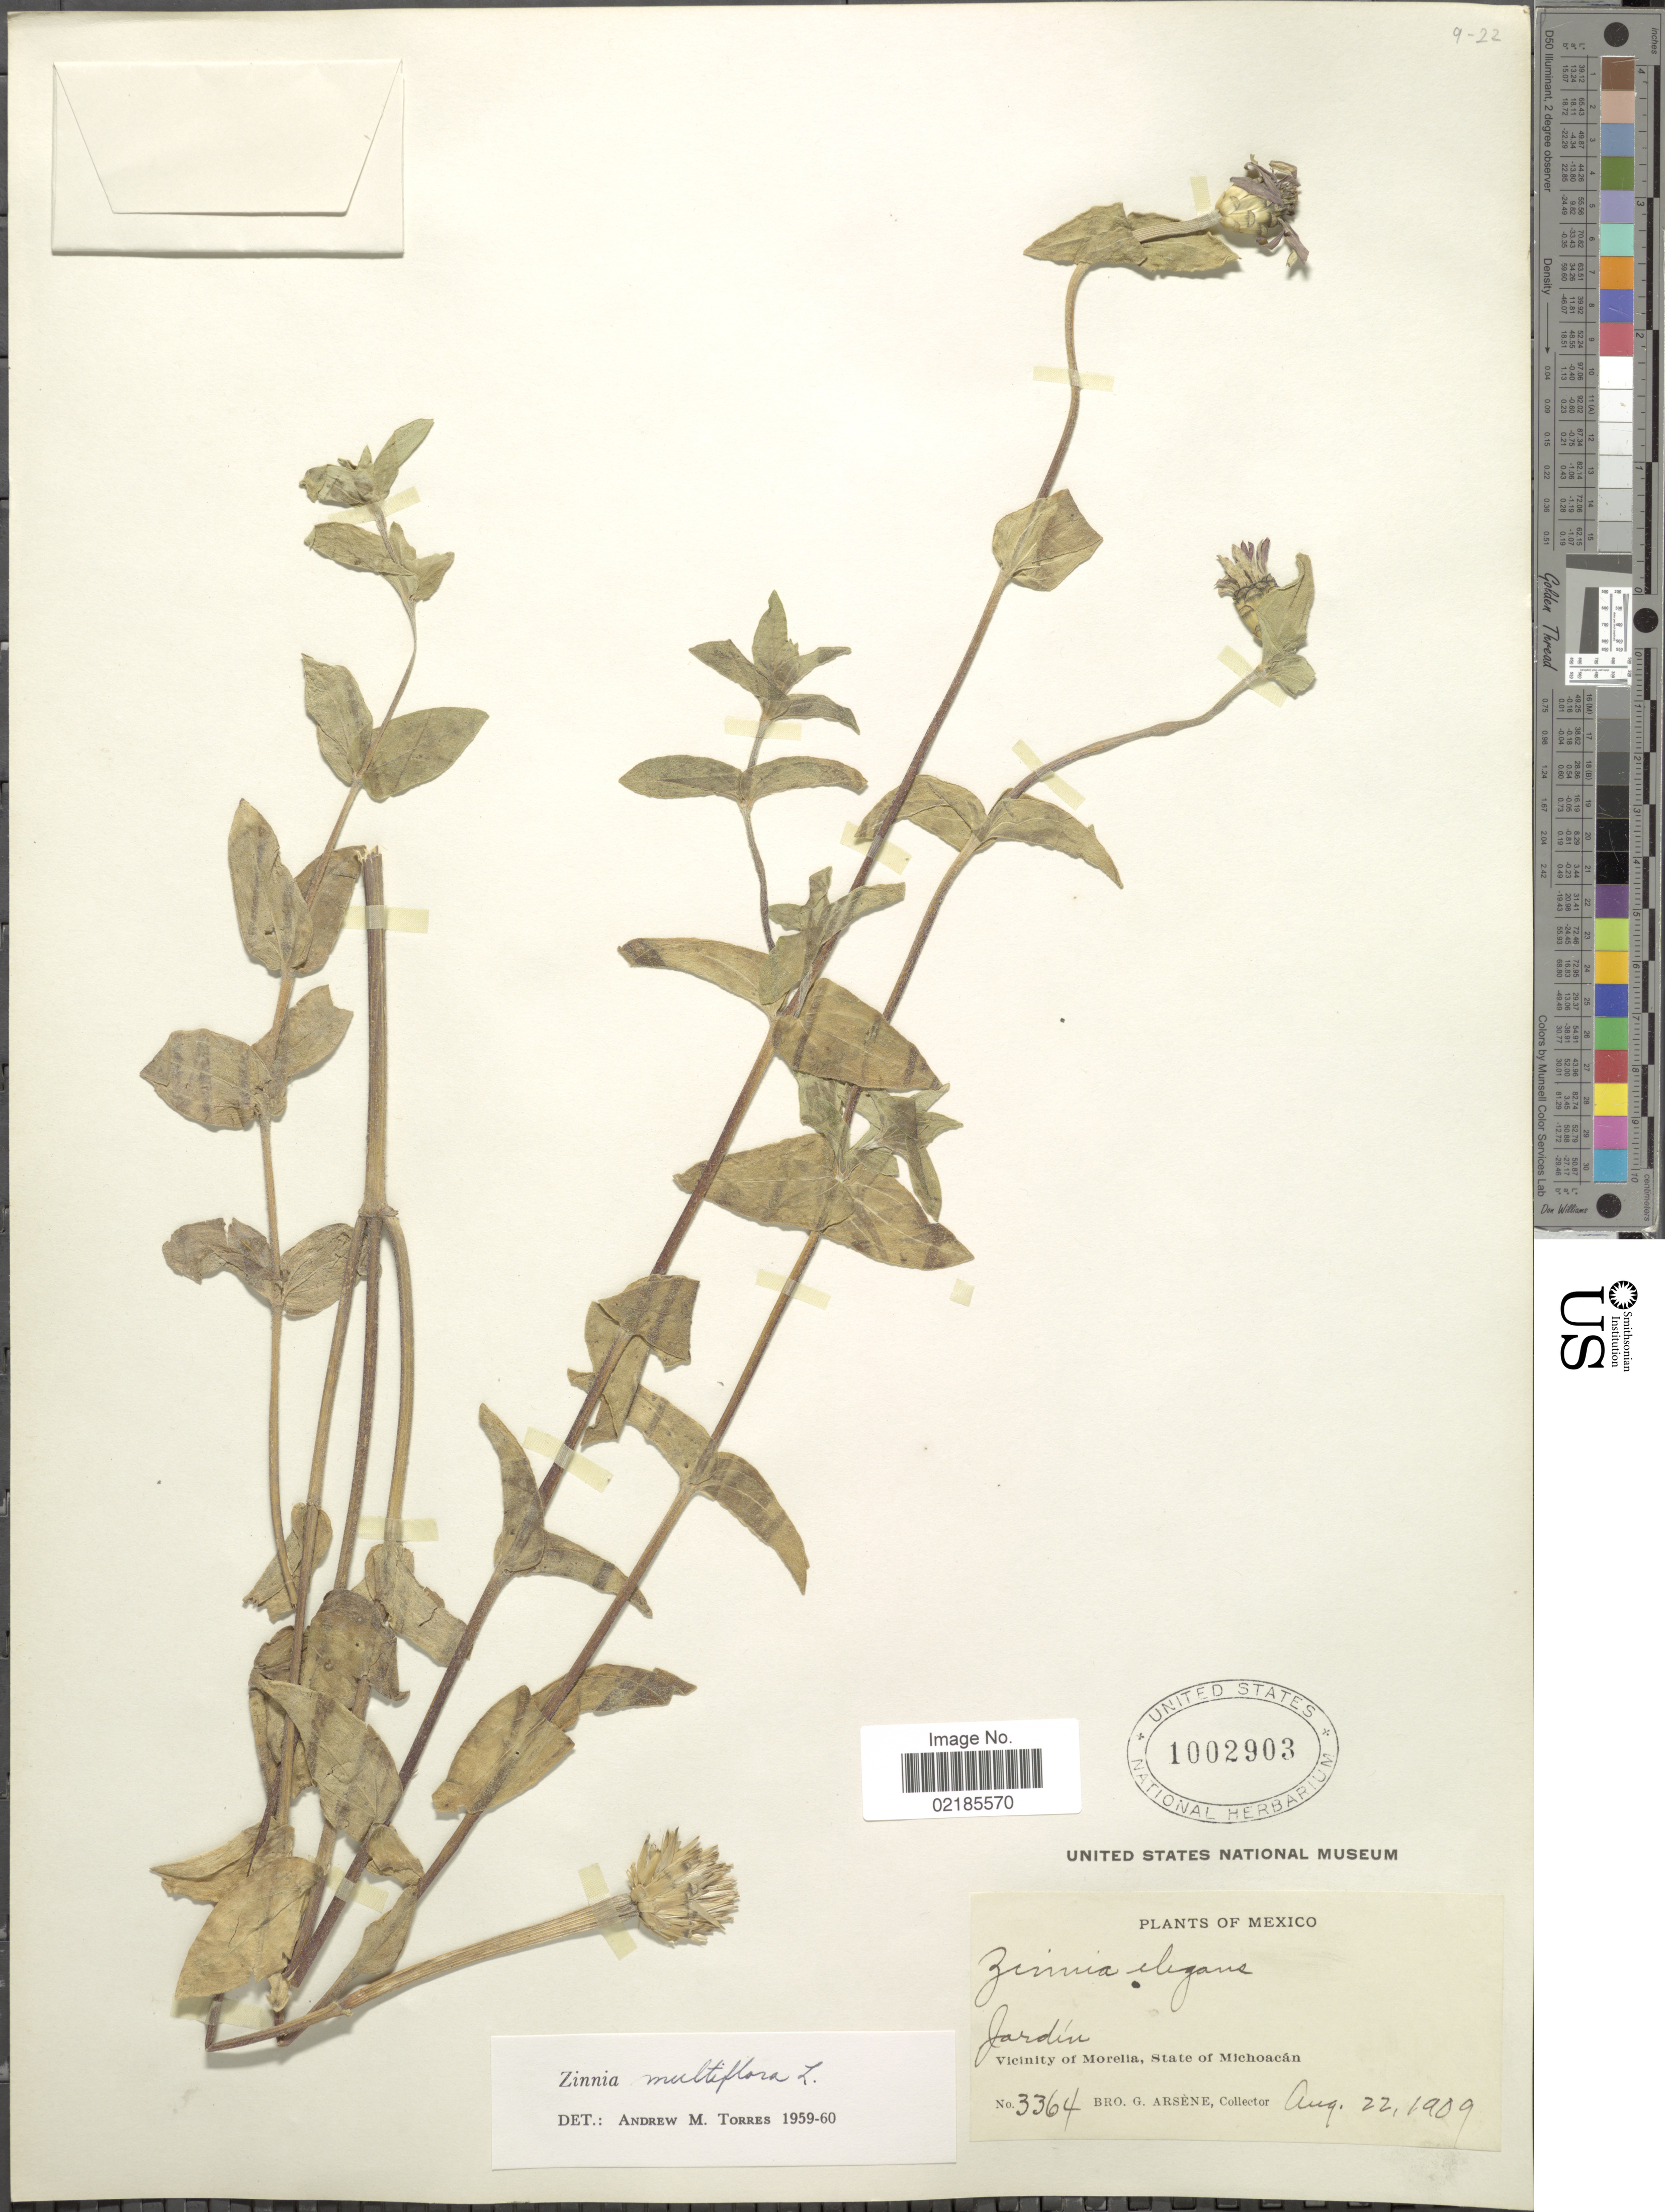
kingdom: Plantae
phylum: Tracheophyta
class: Magnoliopsida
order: Asterales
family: Asteraceae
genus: Zinnia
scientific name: Zinnia peruviana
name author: (L.) L.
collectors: Bro. G. Arsène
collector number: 3364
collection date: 1909-08-22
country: Mexico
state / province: Michoacán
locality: Vicinity of Morelia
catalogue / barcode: US 1002903